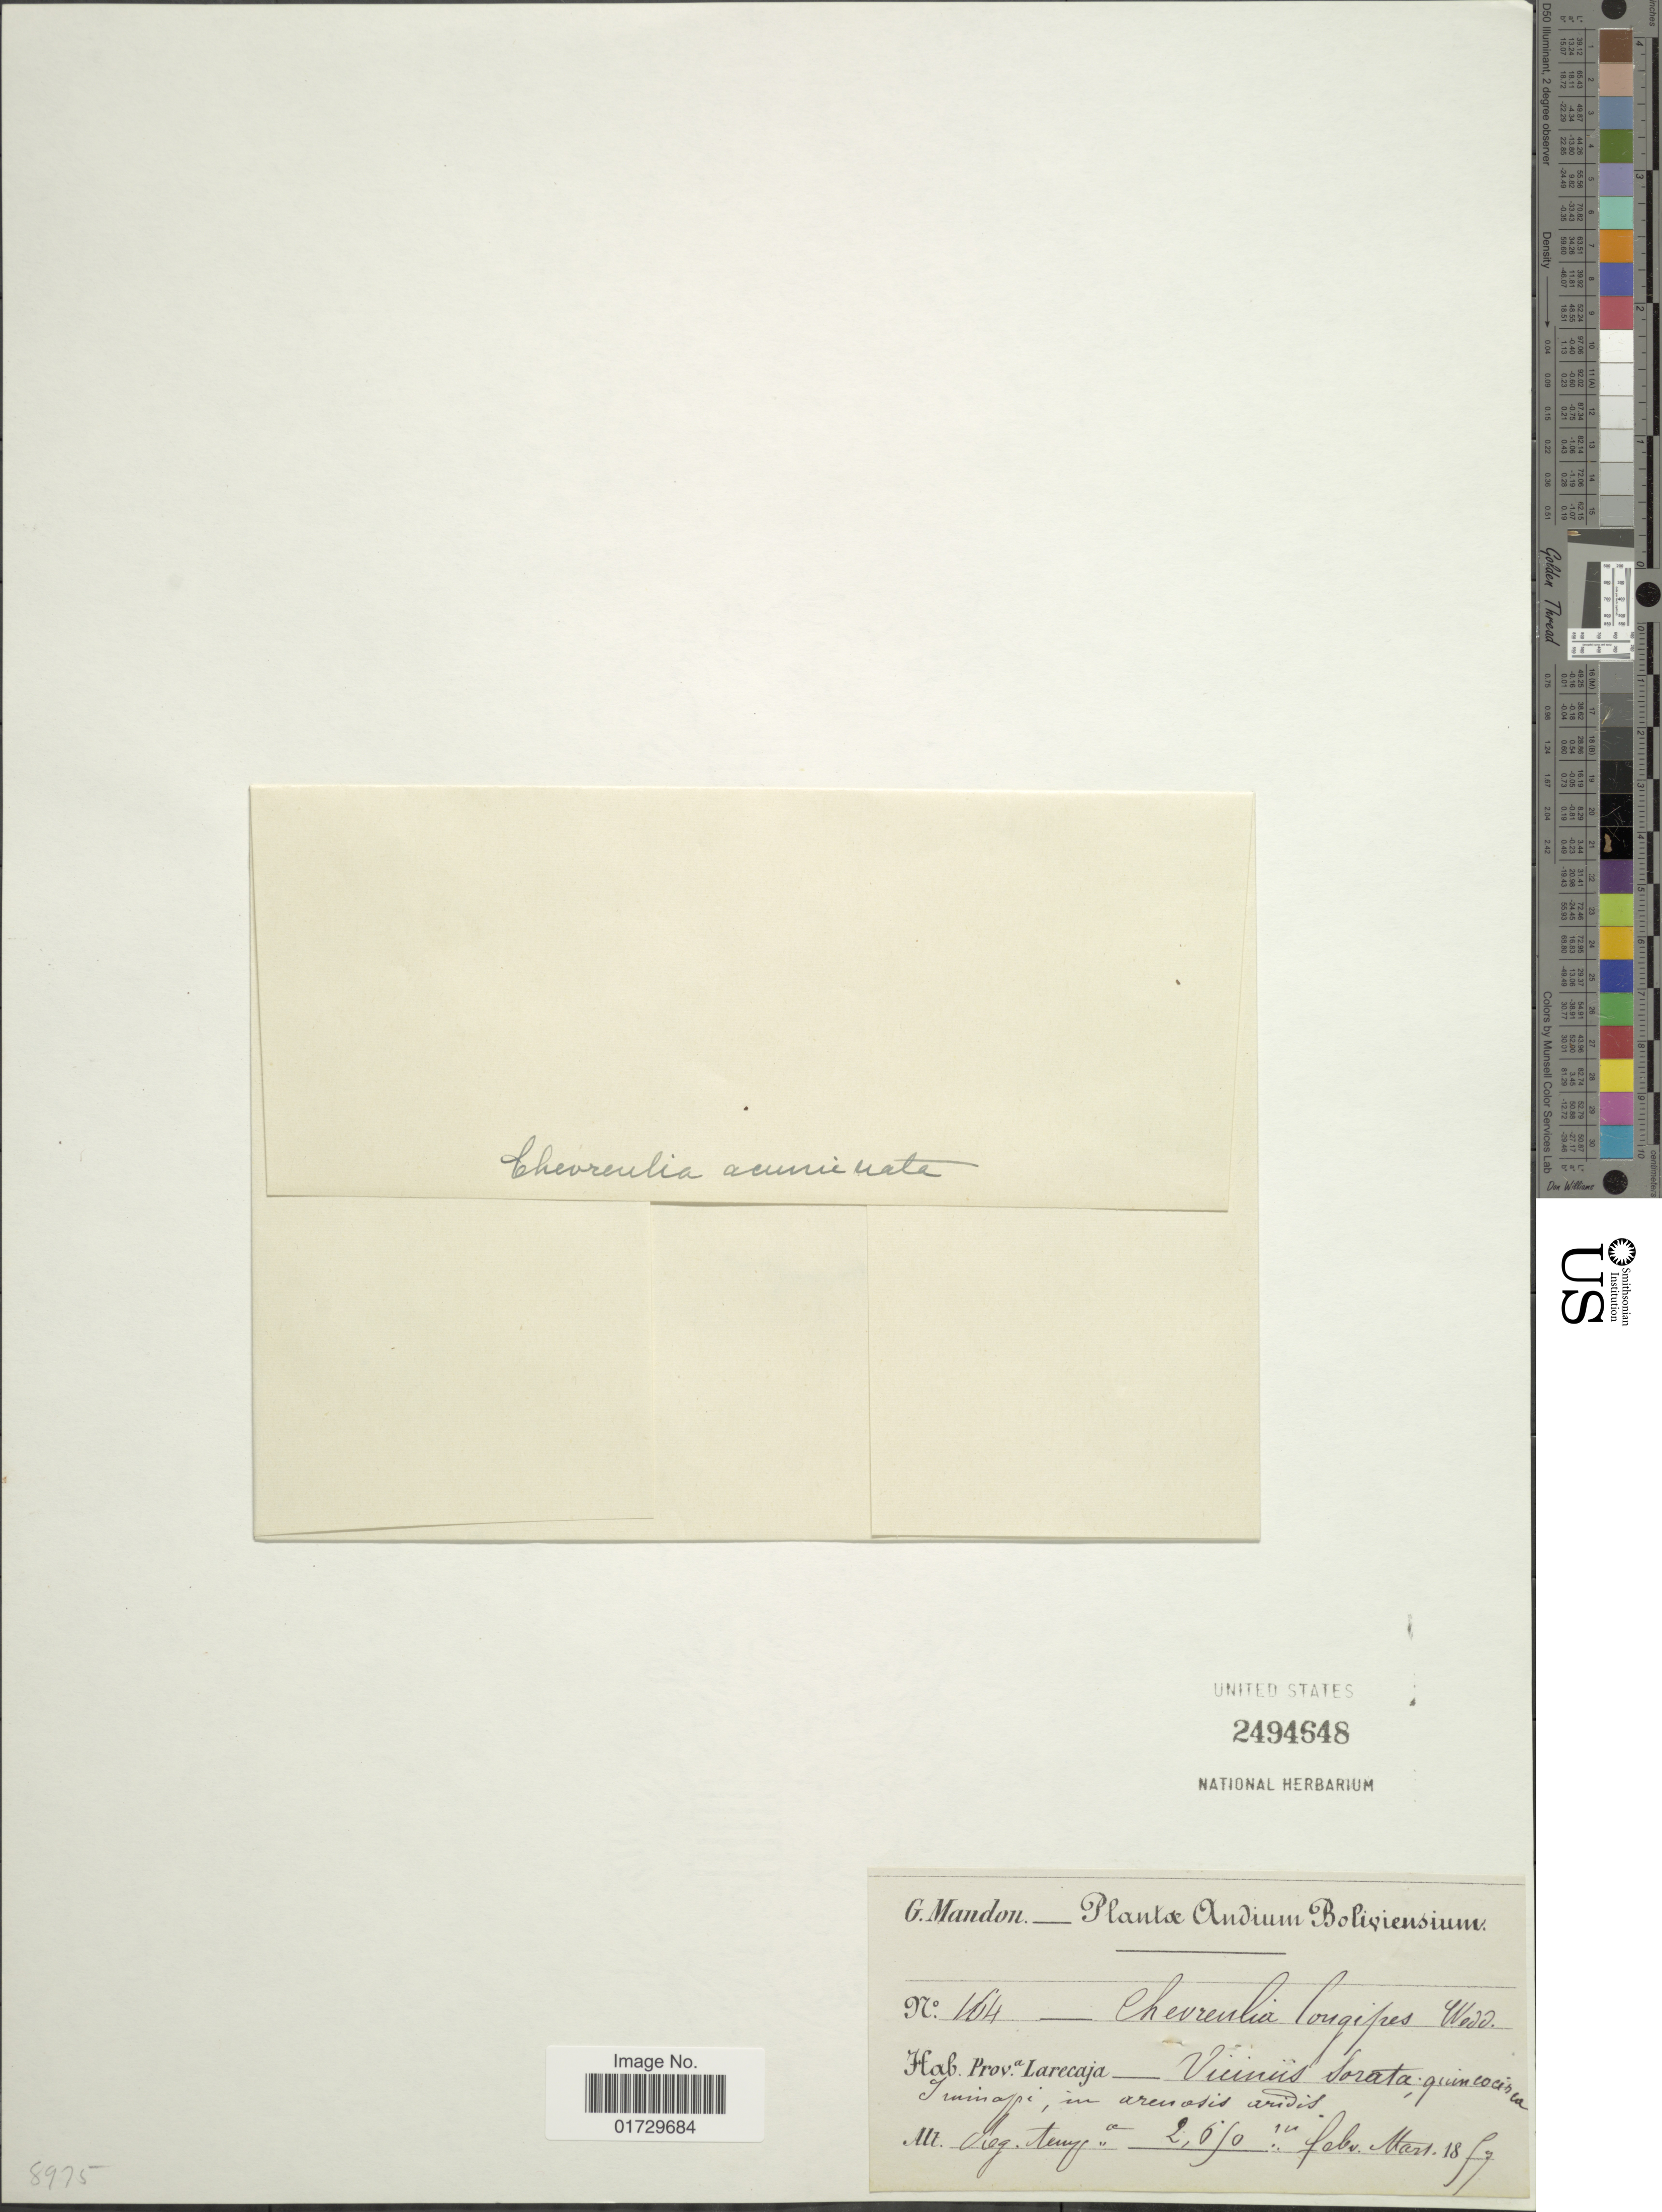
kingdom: Plantae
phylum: Tracheophyta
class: Magnoliopsida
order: Asterales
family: Asteraceae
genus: Chevreulia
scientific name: Chevreulia acuminata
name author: Less.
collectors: G. Mandon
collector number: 164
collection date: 1877-02/1877-03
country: Bolivia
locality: Prov. Larecaja, viciniis Sorata, quincocirca Iminapi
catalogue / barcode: US 2494648